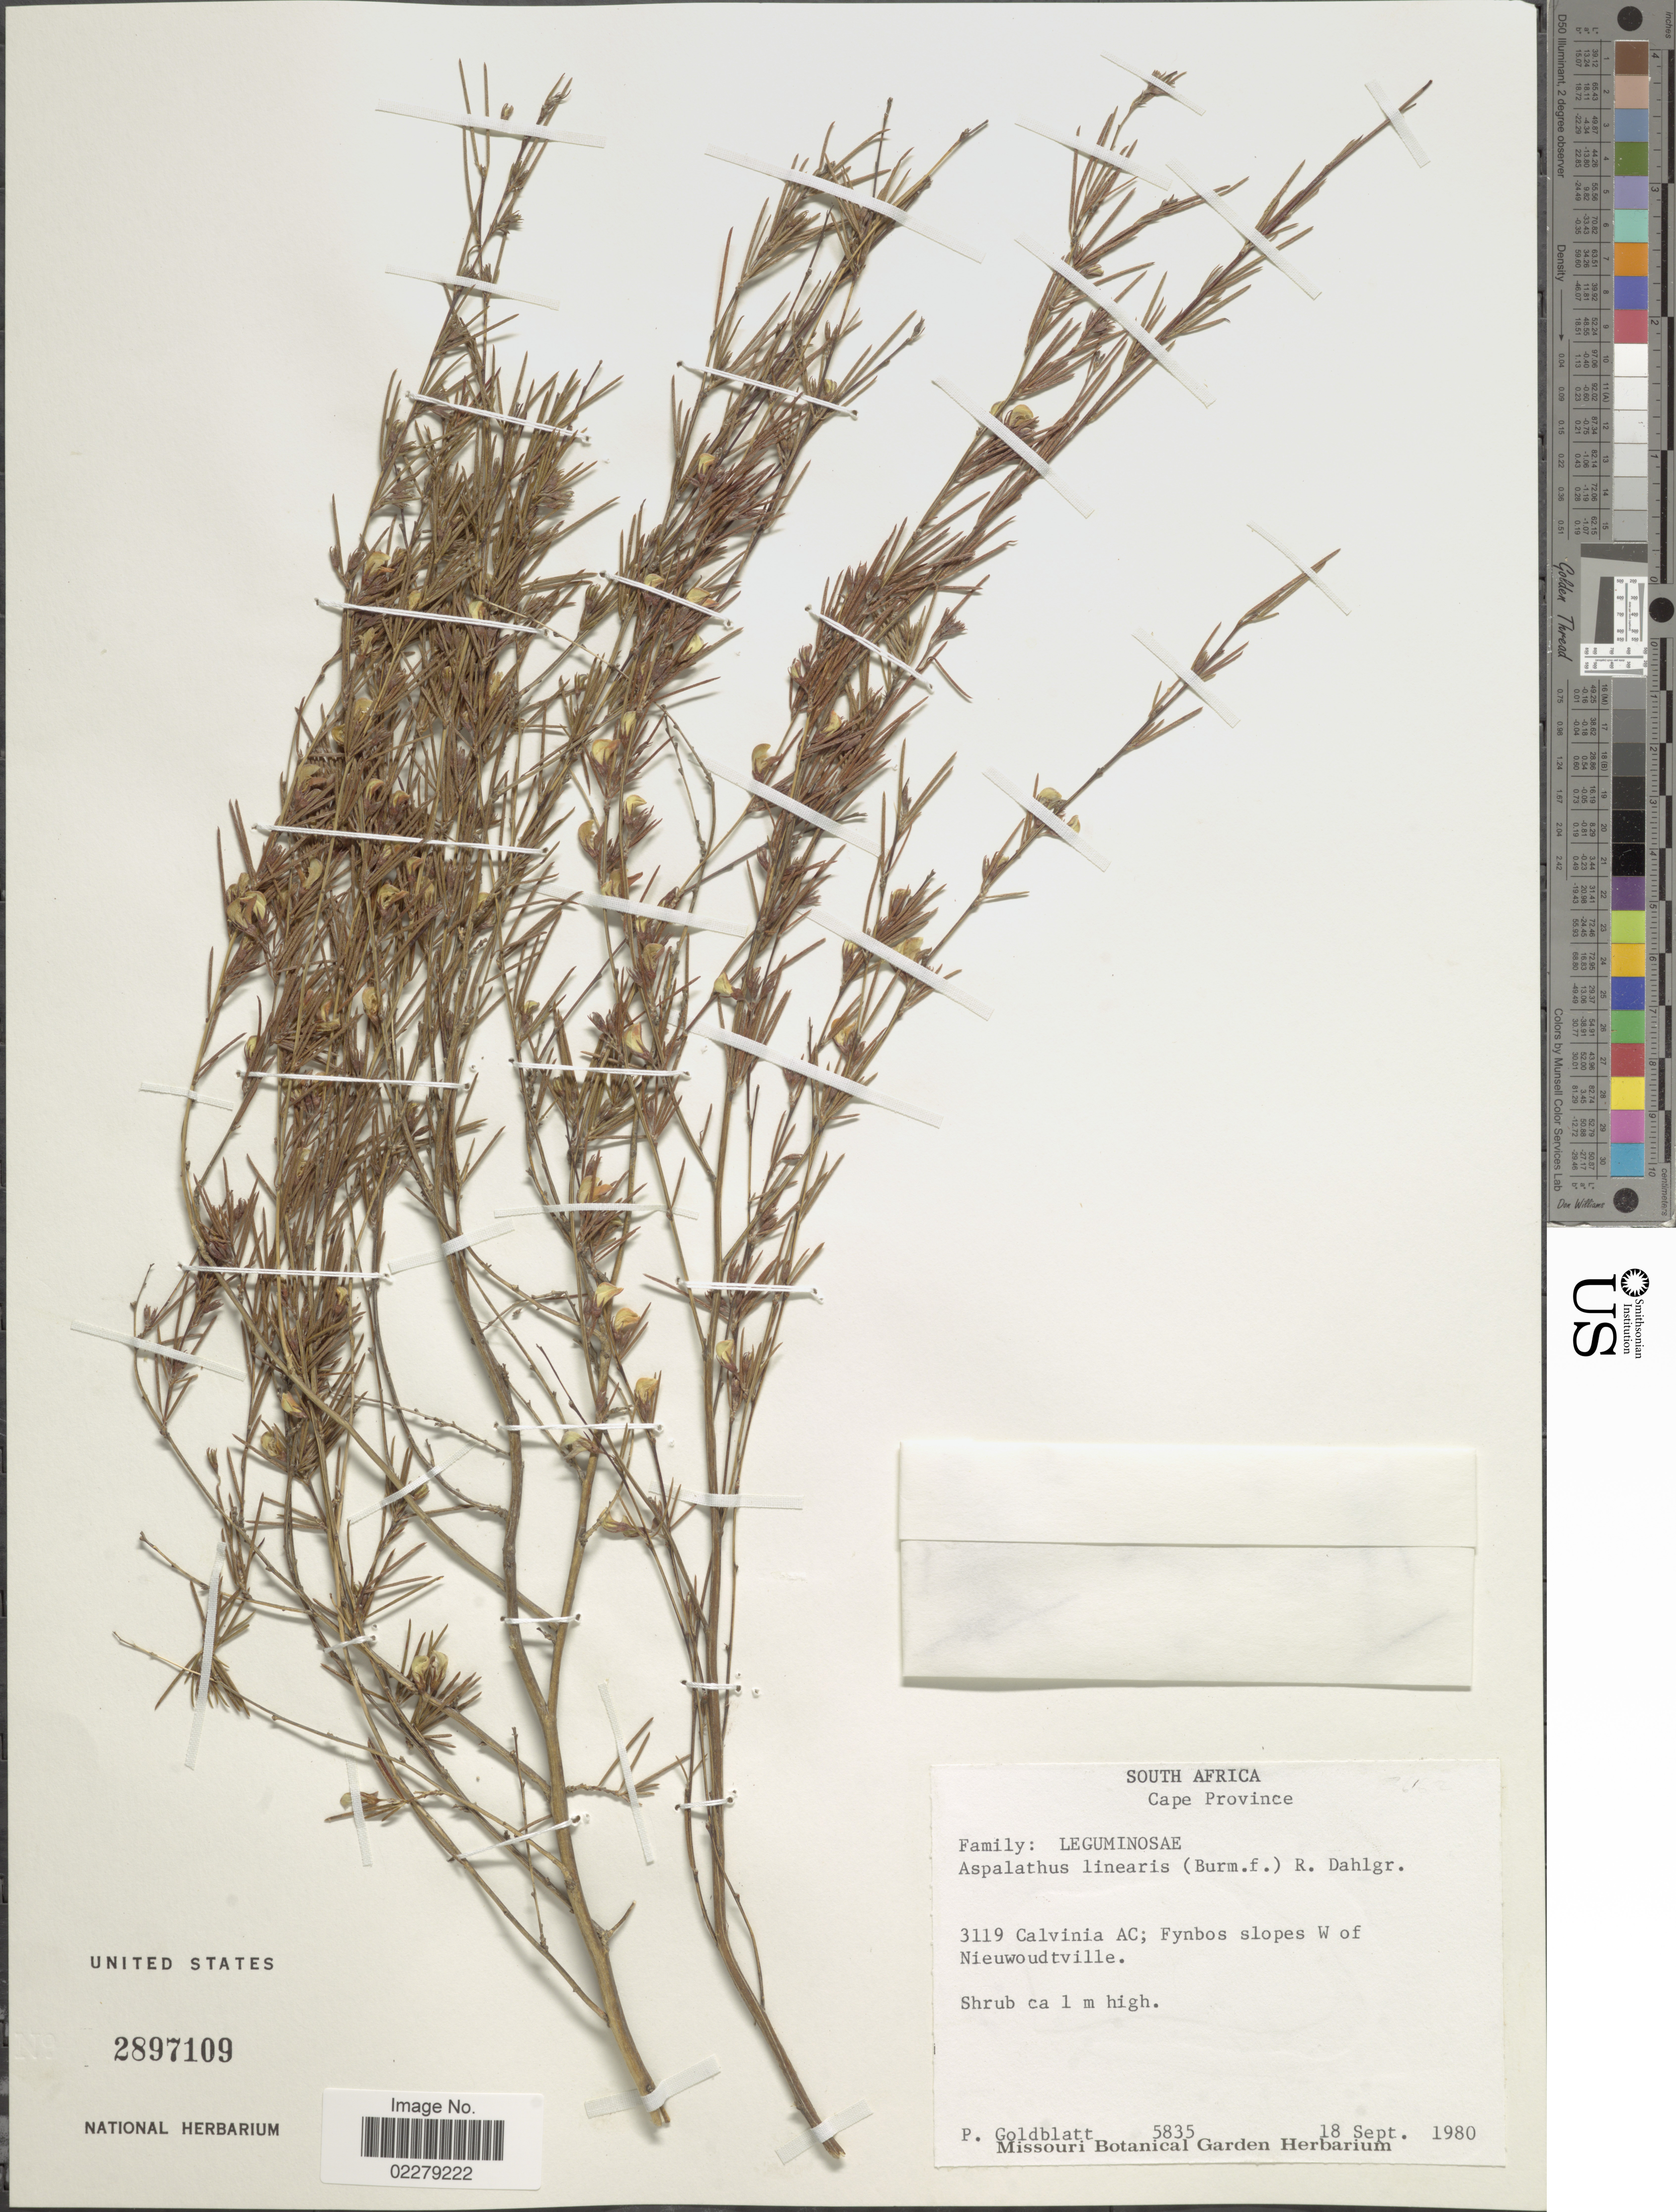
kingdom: Plantae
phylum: Tracheophyta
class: Magnoliopsida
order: Fabales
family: Fabaceae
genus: Aspalathus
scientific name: Aspalathus linearis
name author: (Burm. f.) R. Dahlgren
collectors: P. Goldblatt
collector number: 5835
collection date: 1980-09-18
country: South Africa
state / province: Northern Cape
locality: Calvinia AC; Fynbos slopes W of Nieuwoudtville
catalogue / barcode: US 2897109